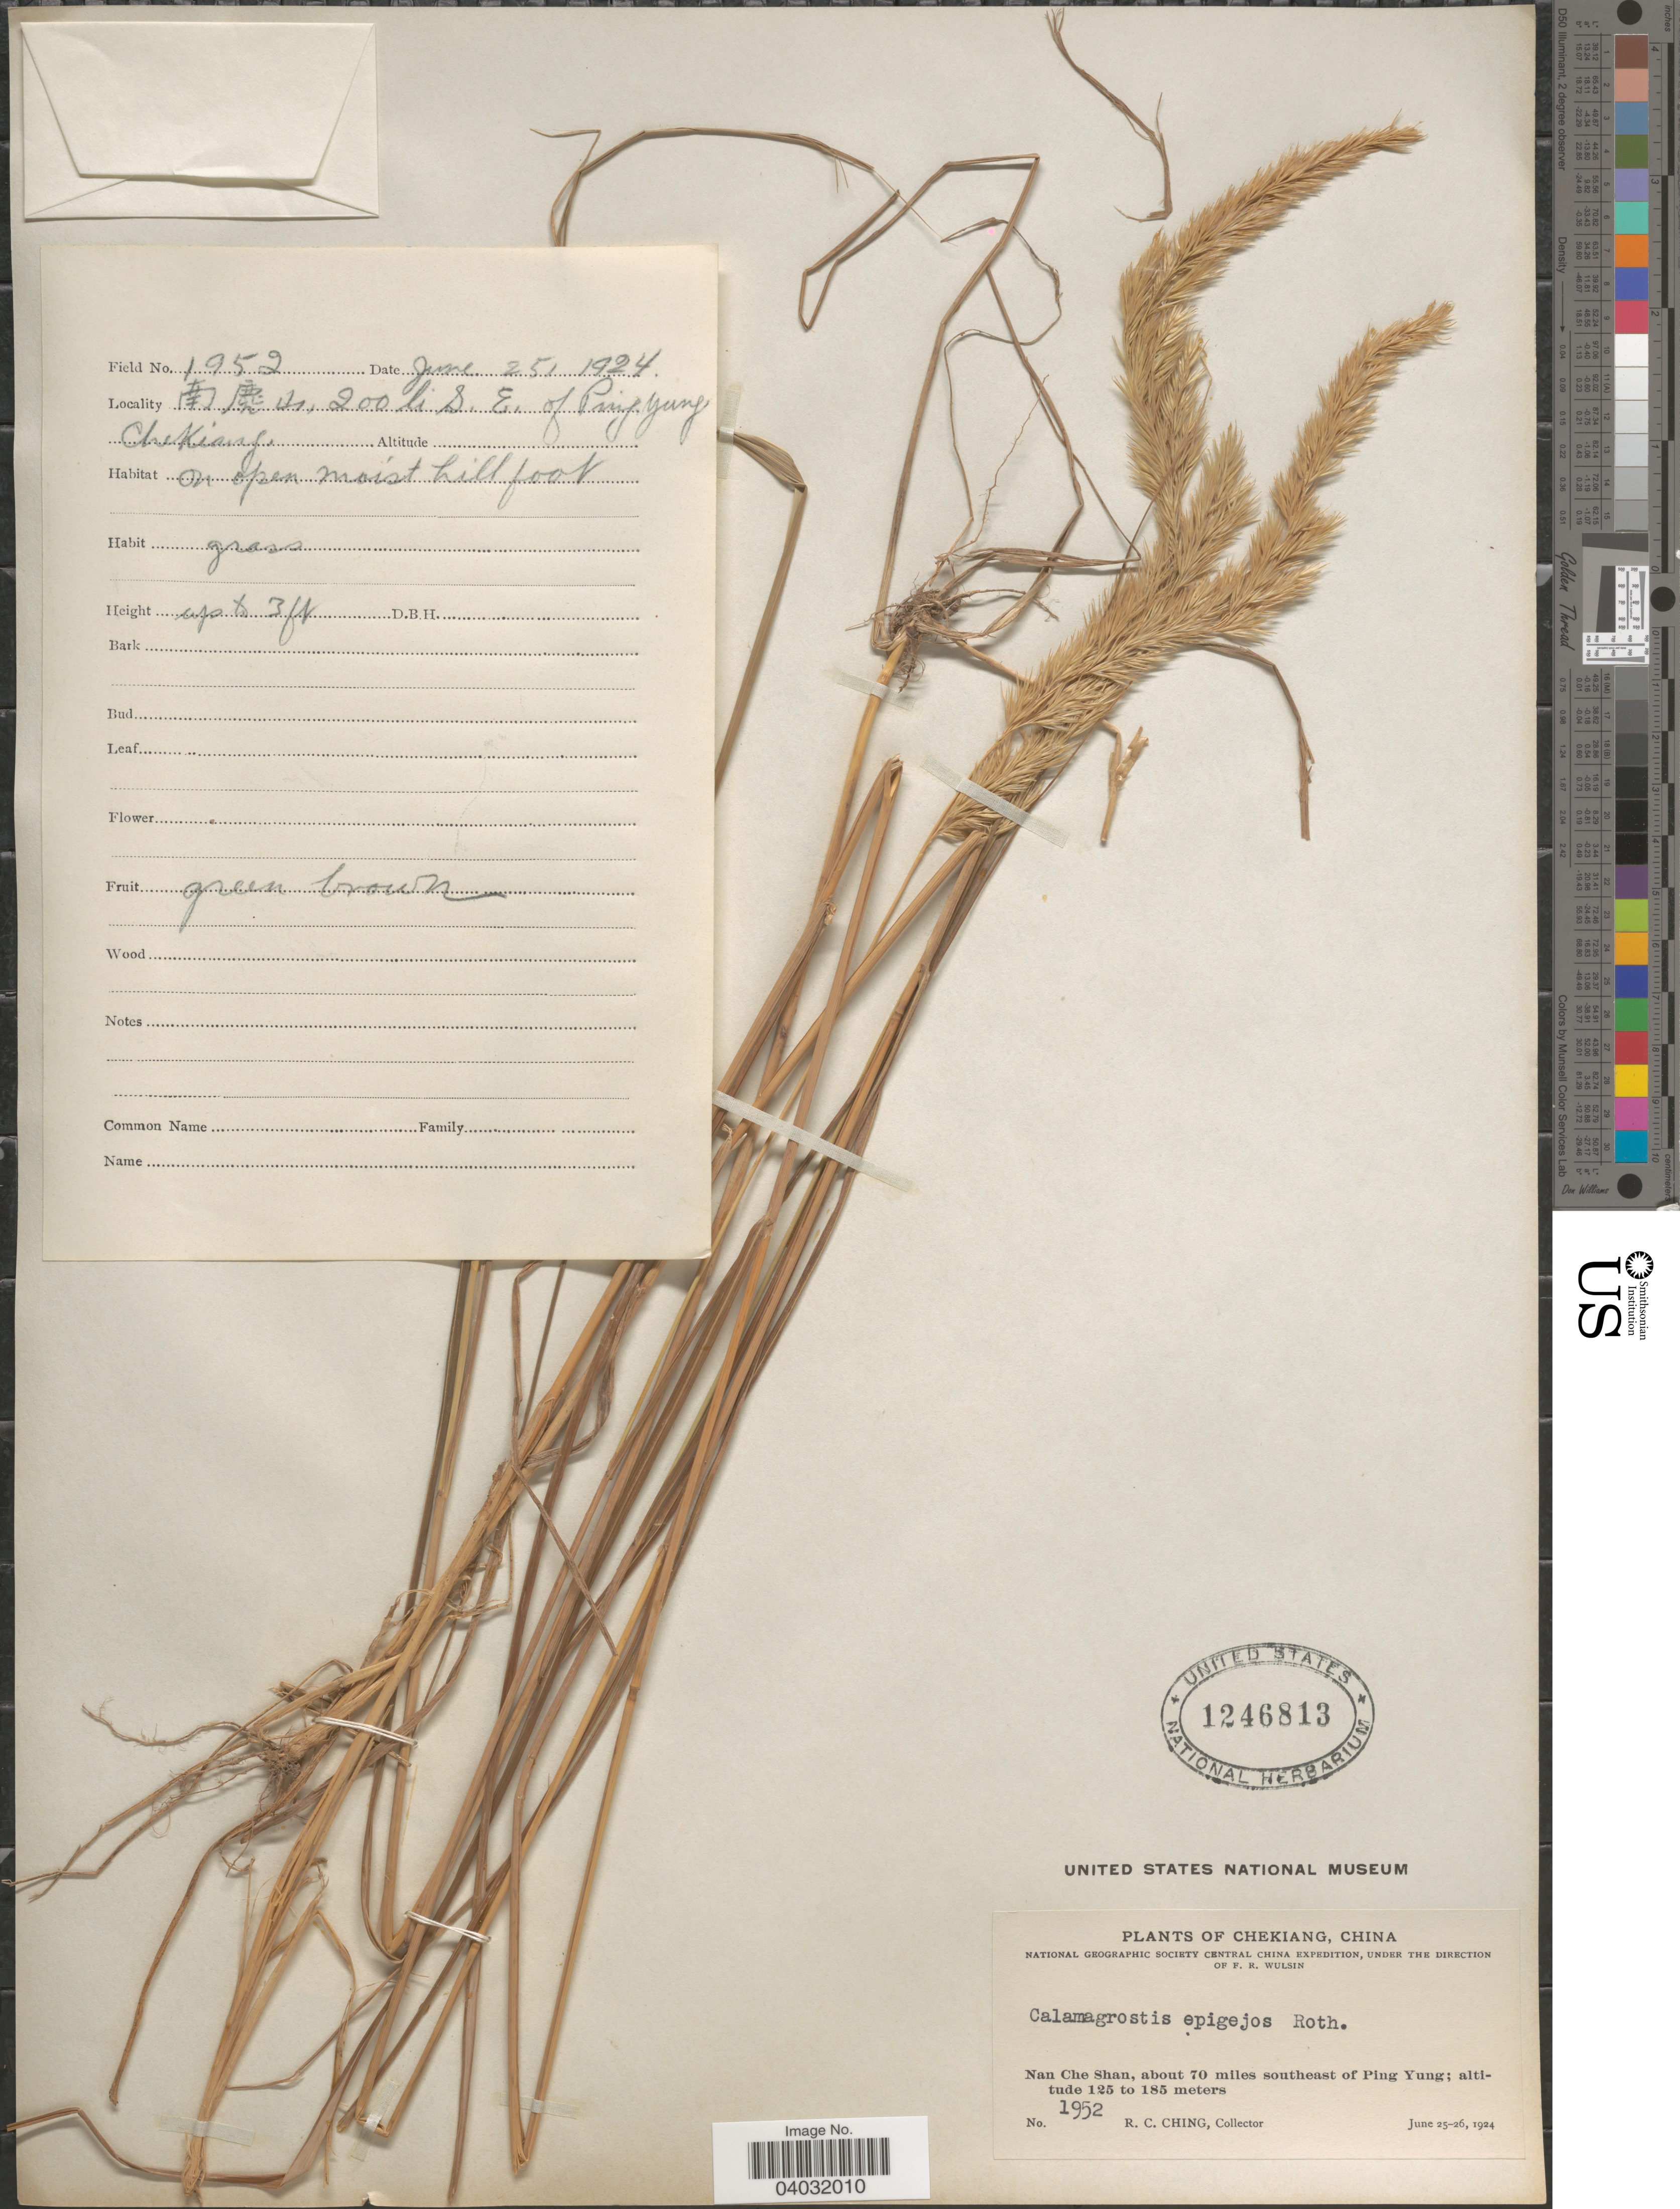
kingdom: Plantae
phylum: Tracheophyta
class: Liliopsida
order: Poales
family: Poaceae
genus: Calamagrostis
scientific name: Calamagrostis epigeios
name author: (L.) Roth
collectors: R. C. Ching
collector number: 1952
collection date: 1924-06-25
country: China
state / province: Zhejiang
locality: Chekiang. Nan Che Shan, about 70 miles southeast of Ping Yung. X, 200 li. S.E. of Ping Yung, Chekiang. On open moist hill foot.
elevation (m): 125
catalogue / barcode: US 1246813